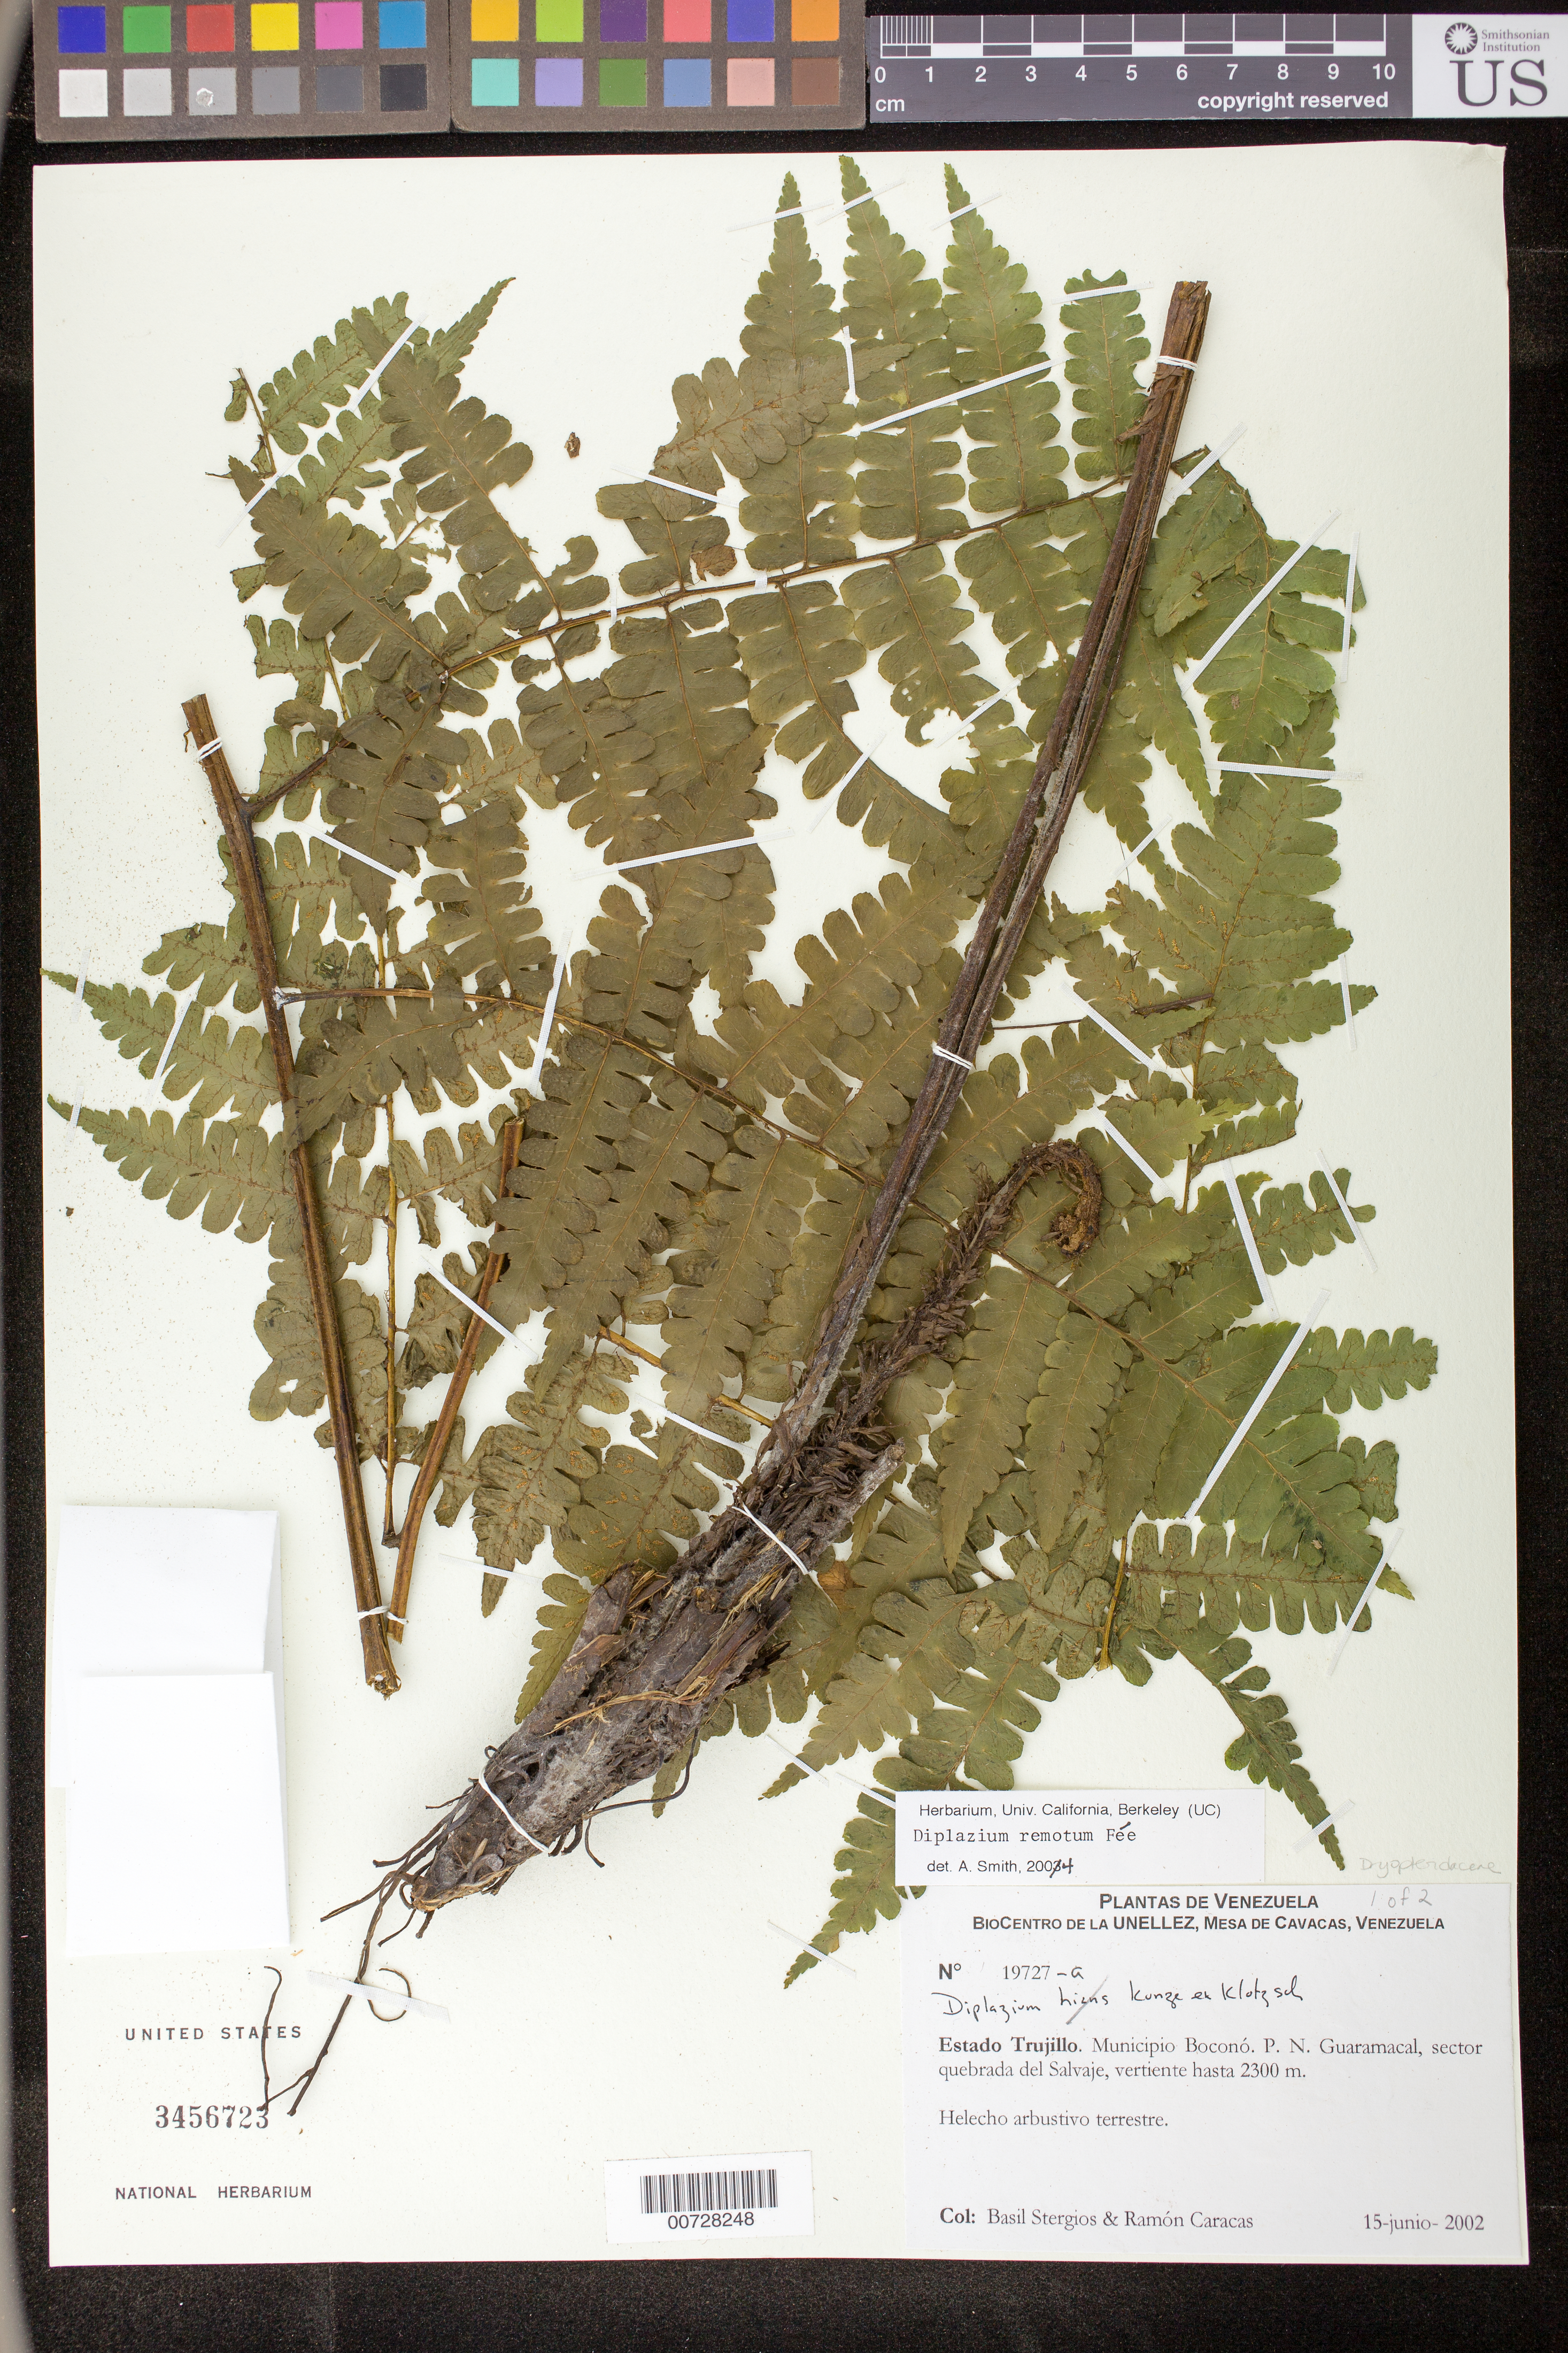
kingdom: Plantae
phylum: Tracheophyta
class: Polypodiopsida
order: Polypodiales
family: Athyriaceae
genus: Diplazium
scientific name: Diplazium hians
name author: Kunze ex Klotzsch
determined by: Dorr, L. J., (BOT), Smithsonian Institution - National Museum of Natural History (UNITED STATES)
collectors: B. G. Stergios & R. Caracas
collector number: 19727A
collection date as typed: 15 Jun 2002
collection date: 2002-06-15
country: Venezuela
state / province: Trujillo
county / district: Boconó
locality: Parque Nacional Guaramacal, sector quebrada del Salvaje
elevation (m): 2300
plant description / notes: PORT, US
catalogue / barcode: US 3456723